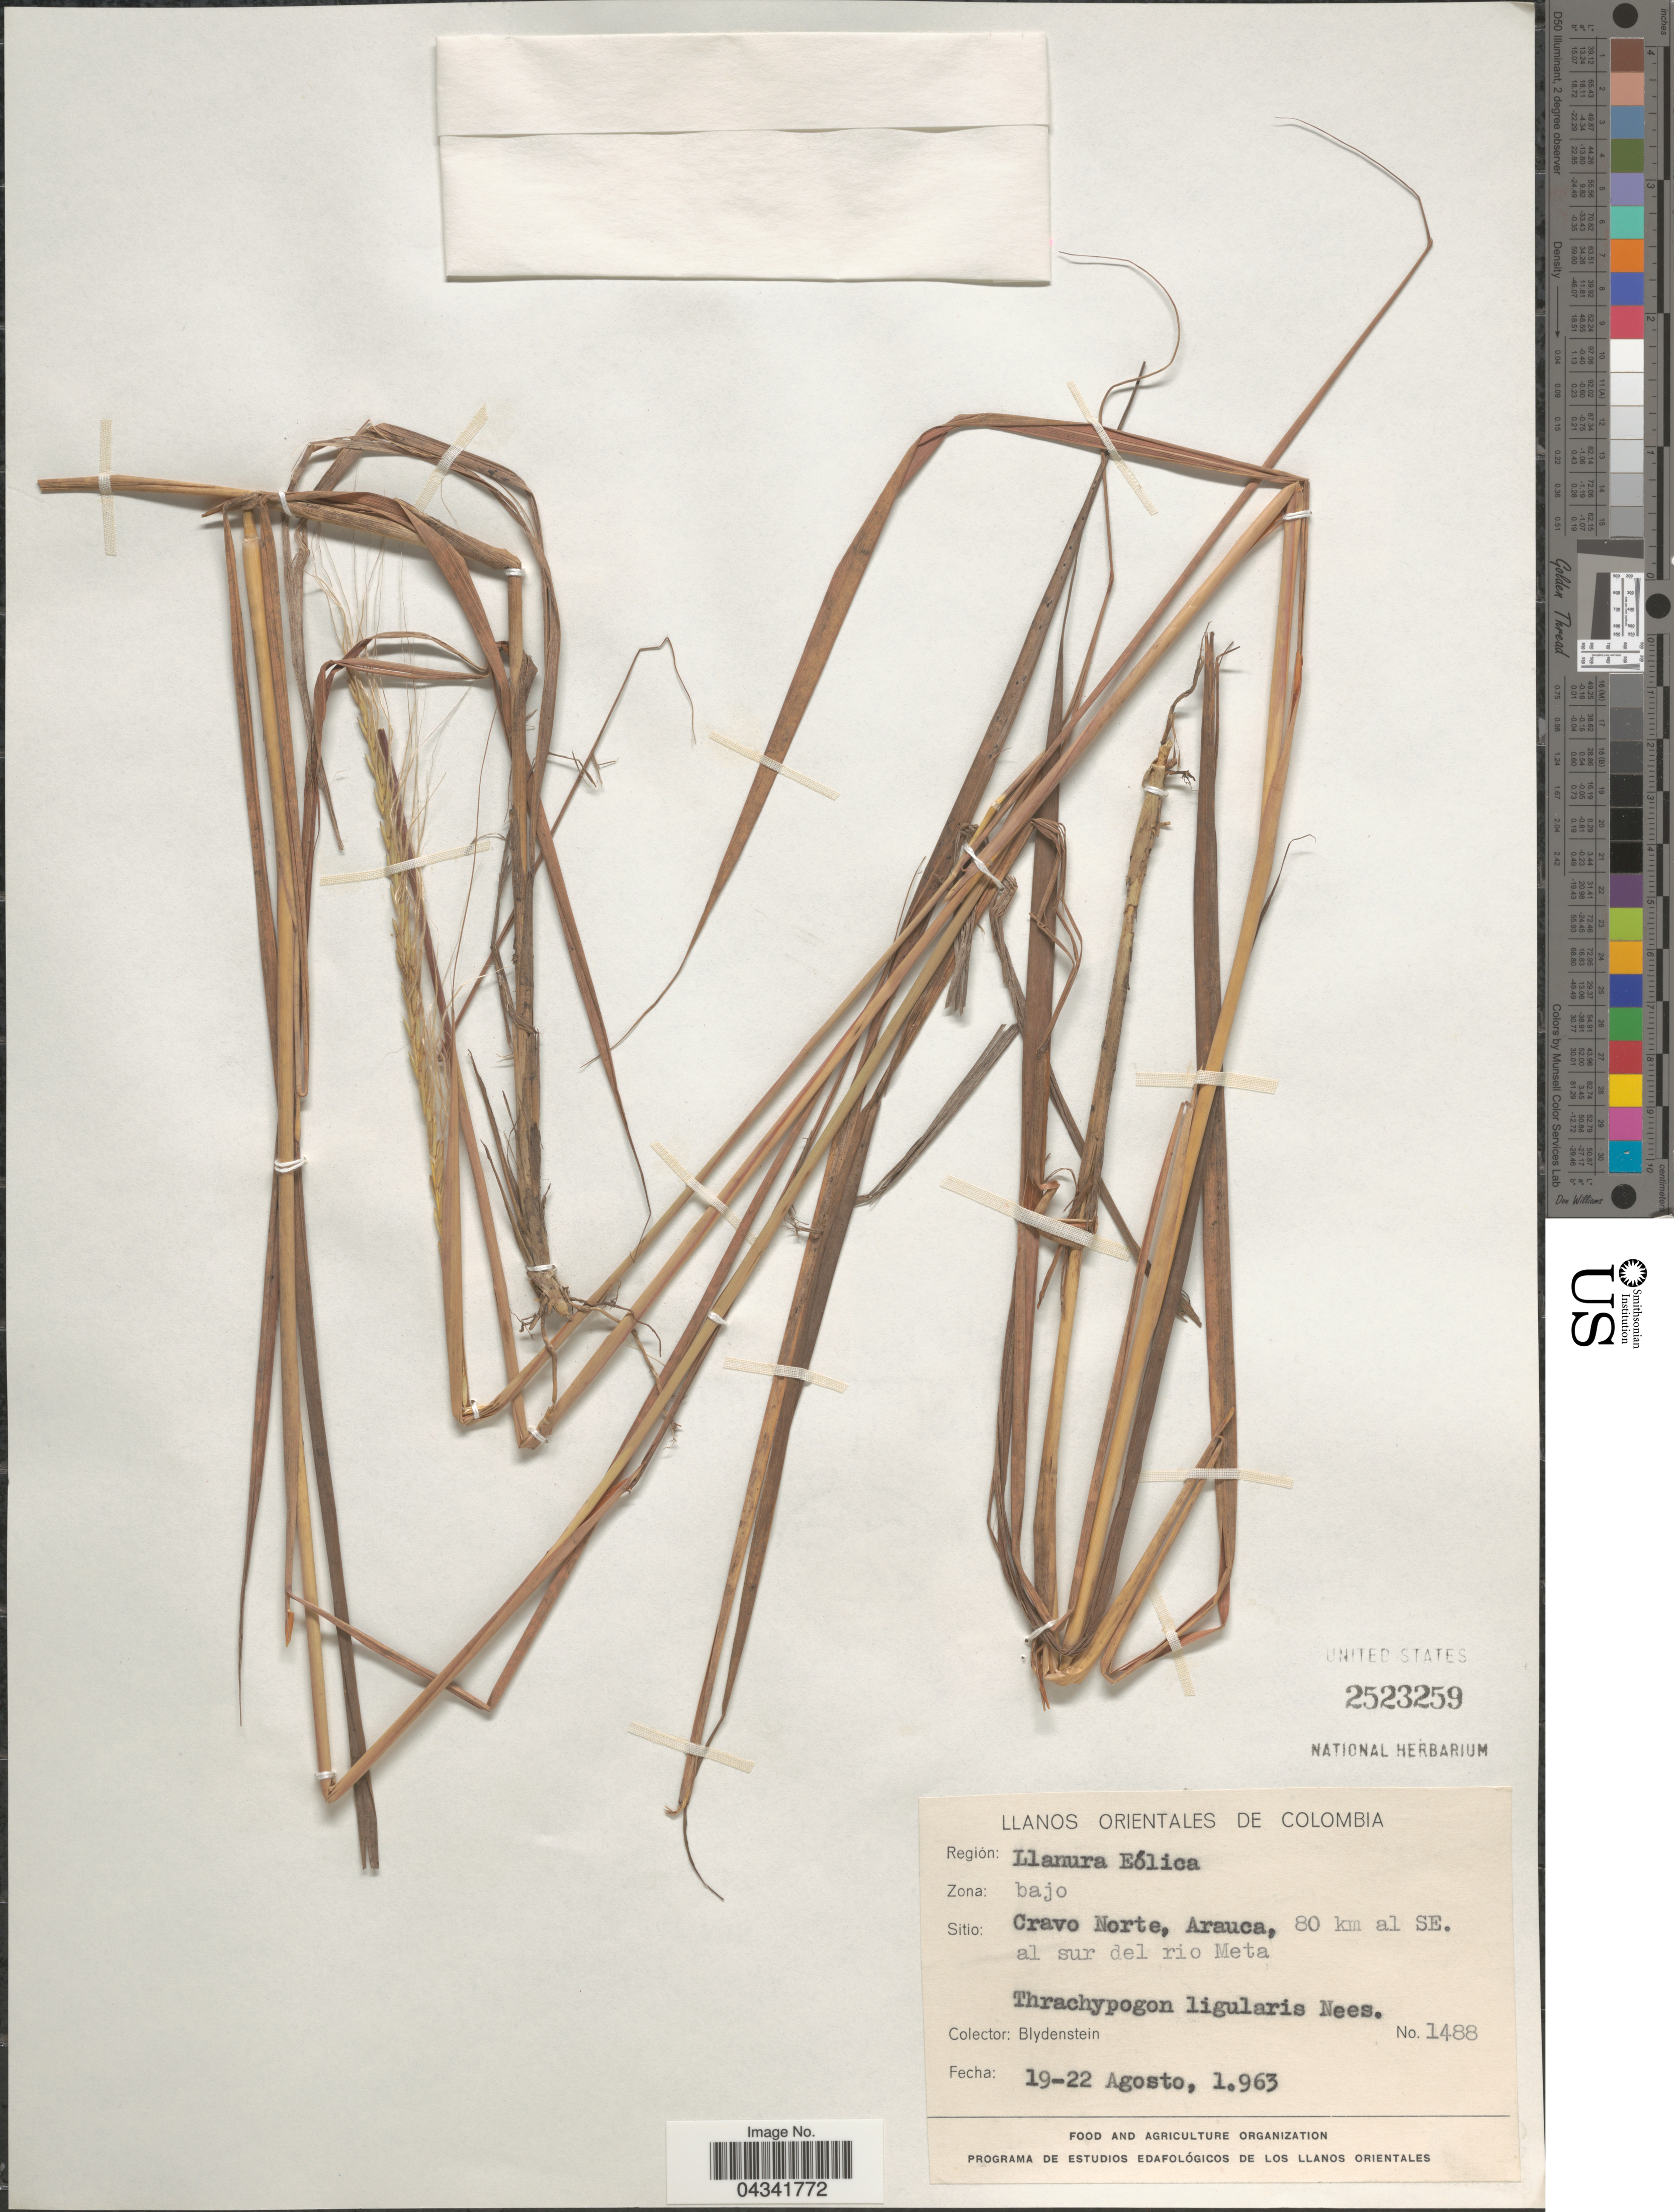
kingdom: Plantae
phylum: Tracheophyta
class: Liliopsida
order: Poales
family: Poaceae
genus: Trachypogon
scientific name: Trachypogon spicatus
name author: (L. f.) Kuntze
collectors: Blydenstein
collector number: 1488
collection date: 1963-08-19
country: Colombia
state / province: Arauca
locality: Llanos Orientales de Colombia. Región: Llanura Eólica. Zona: bajo. Sitio: Cravo Norte, 80 km al SE. al sur del rio Meta.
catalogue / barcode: US 2523259